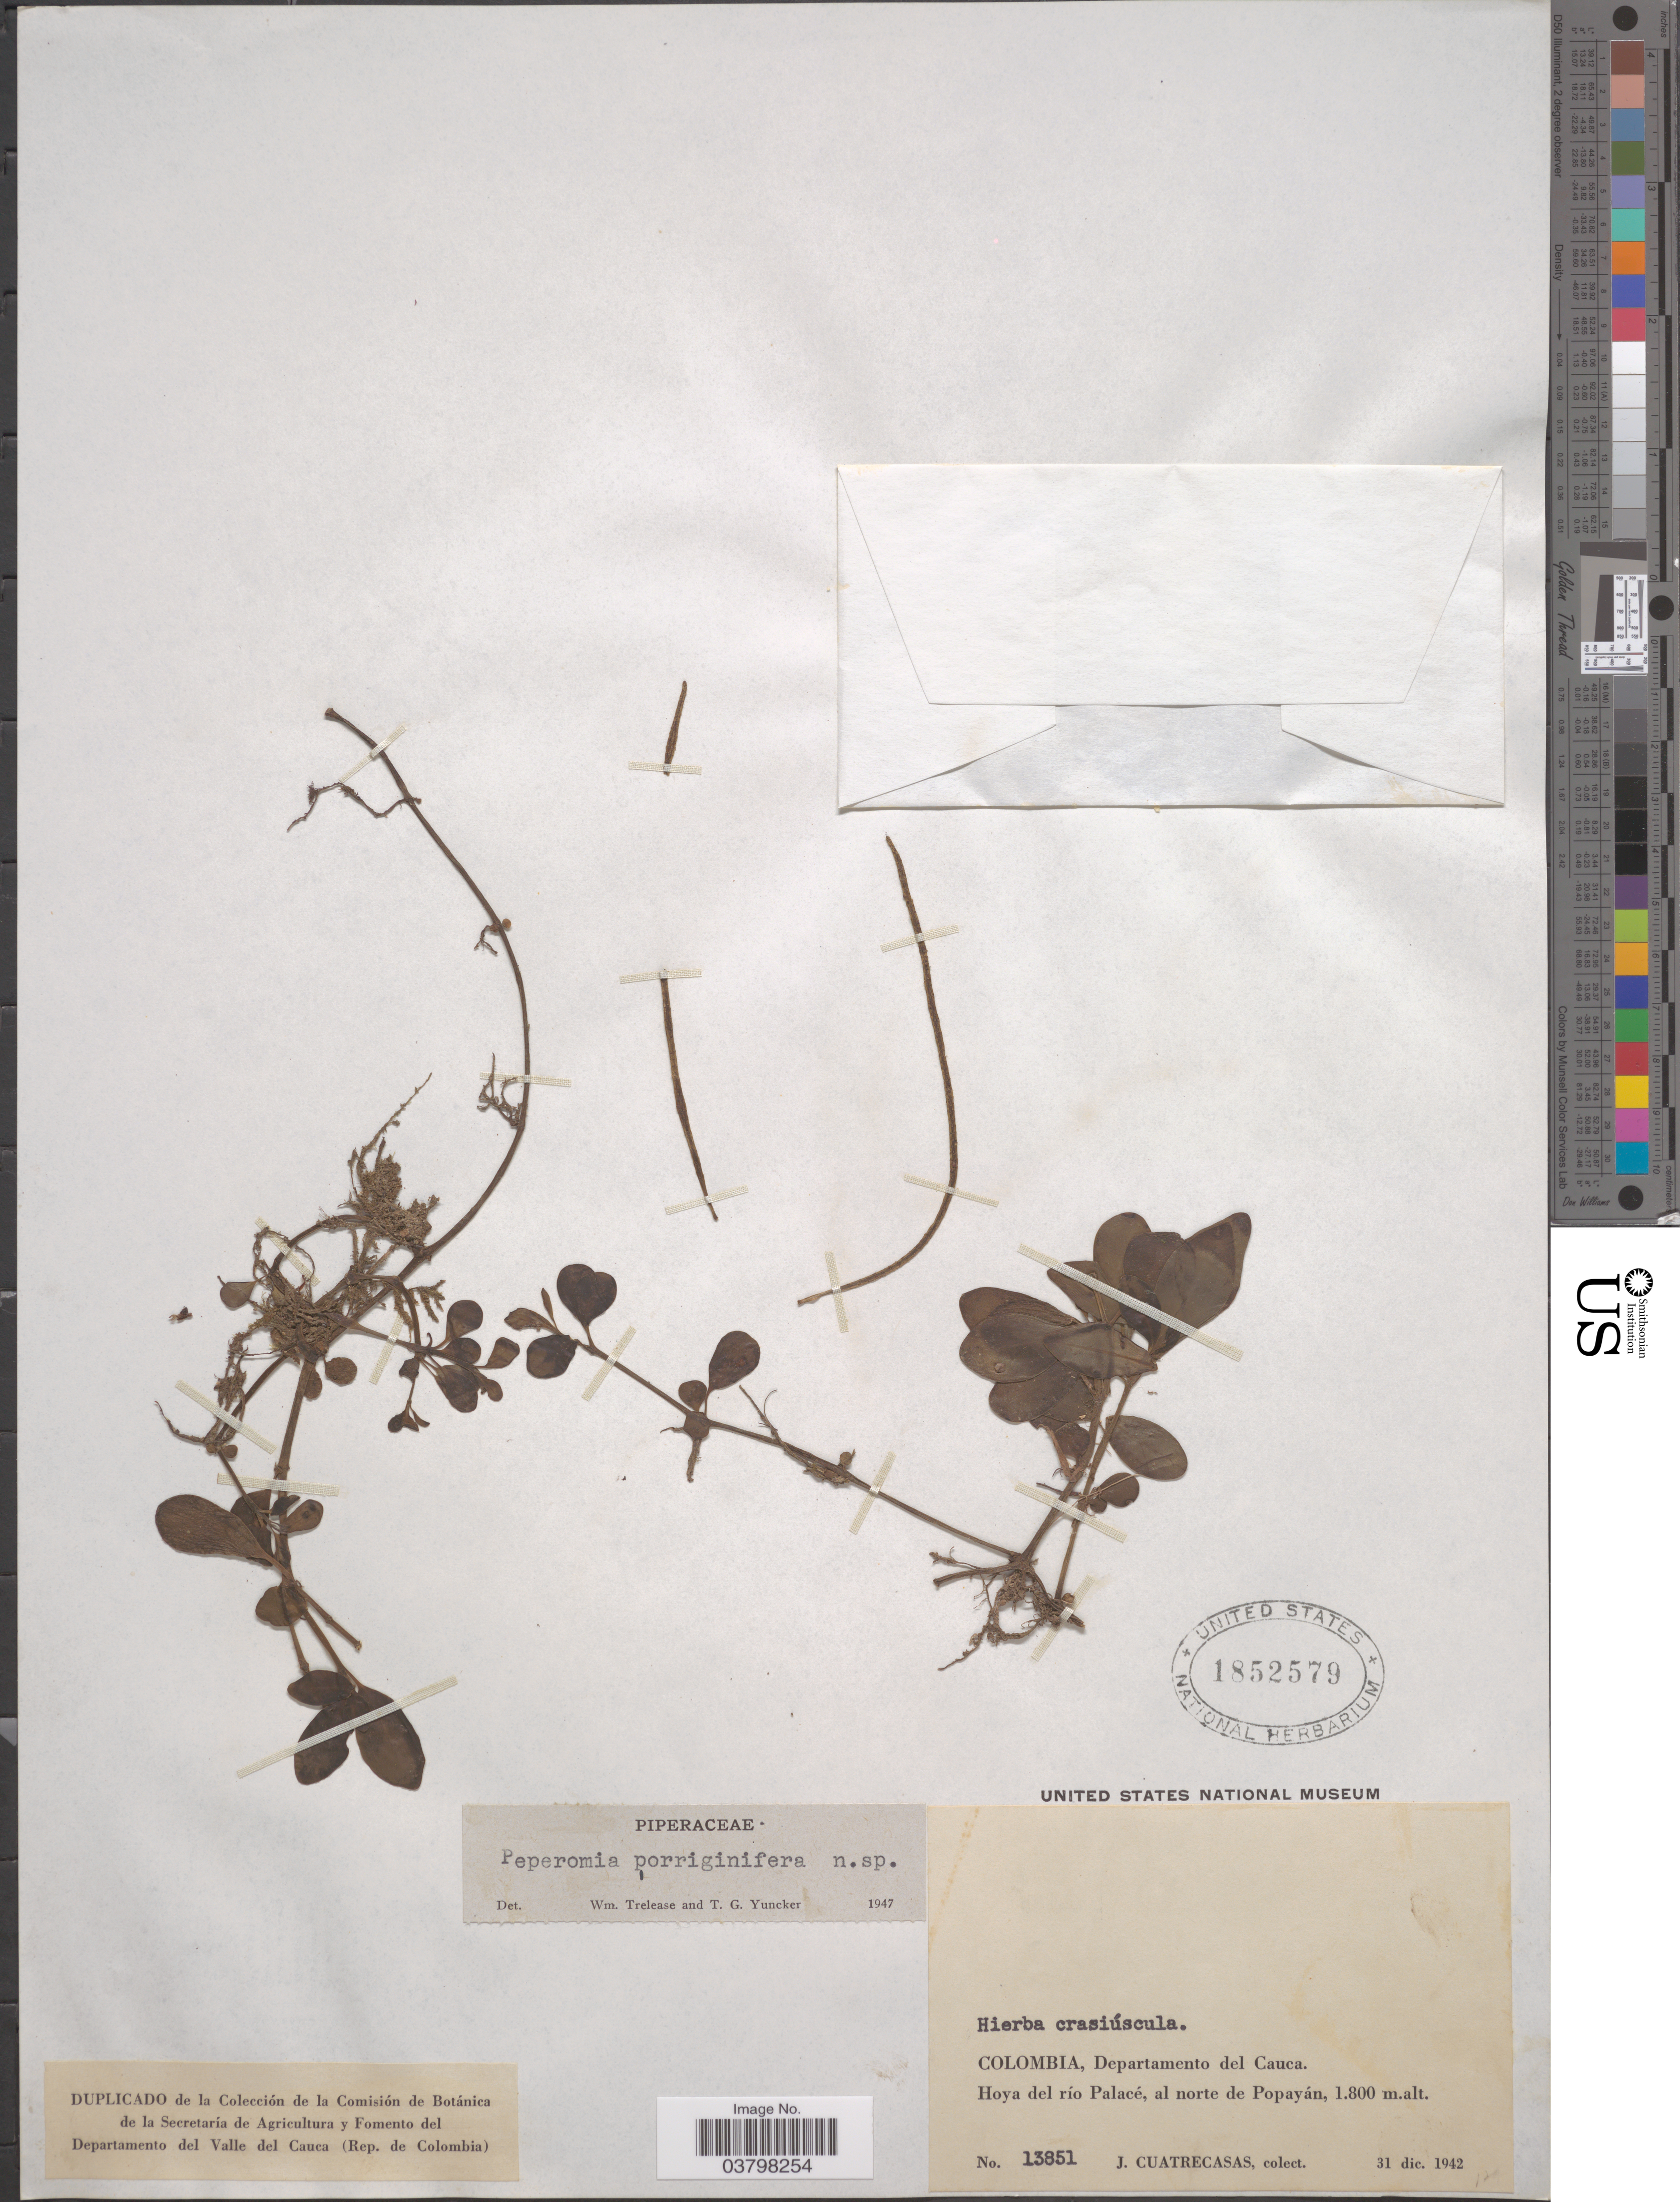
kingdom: Plantae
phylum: Tracheophyta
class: Magnoliopsida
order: Piperales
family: Piperaceae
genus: Peperomia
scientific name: Peperomia porriginifera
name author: Trel. & Yunck.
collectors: J. Cuatrecasas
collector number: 13851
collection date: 1942-12-31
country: Colombia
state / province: Cauca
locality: Departamento del Cauca. Hoya del río Palacé, al norte de Popayán.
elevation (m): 1800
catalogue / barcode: US 1852579